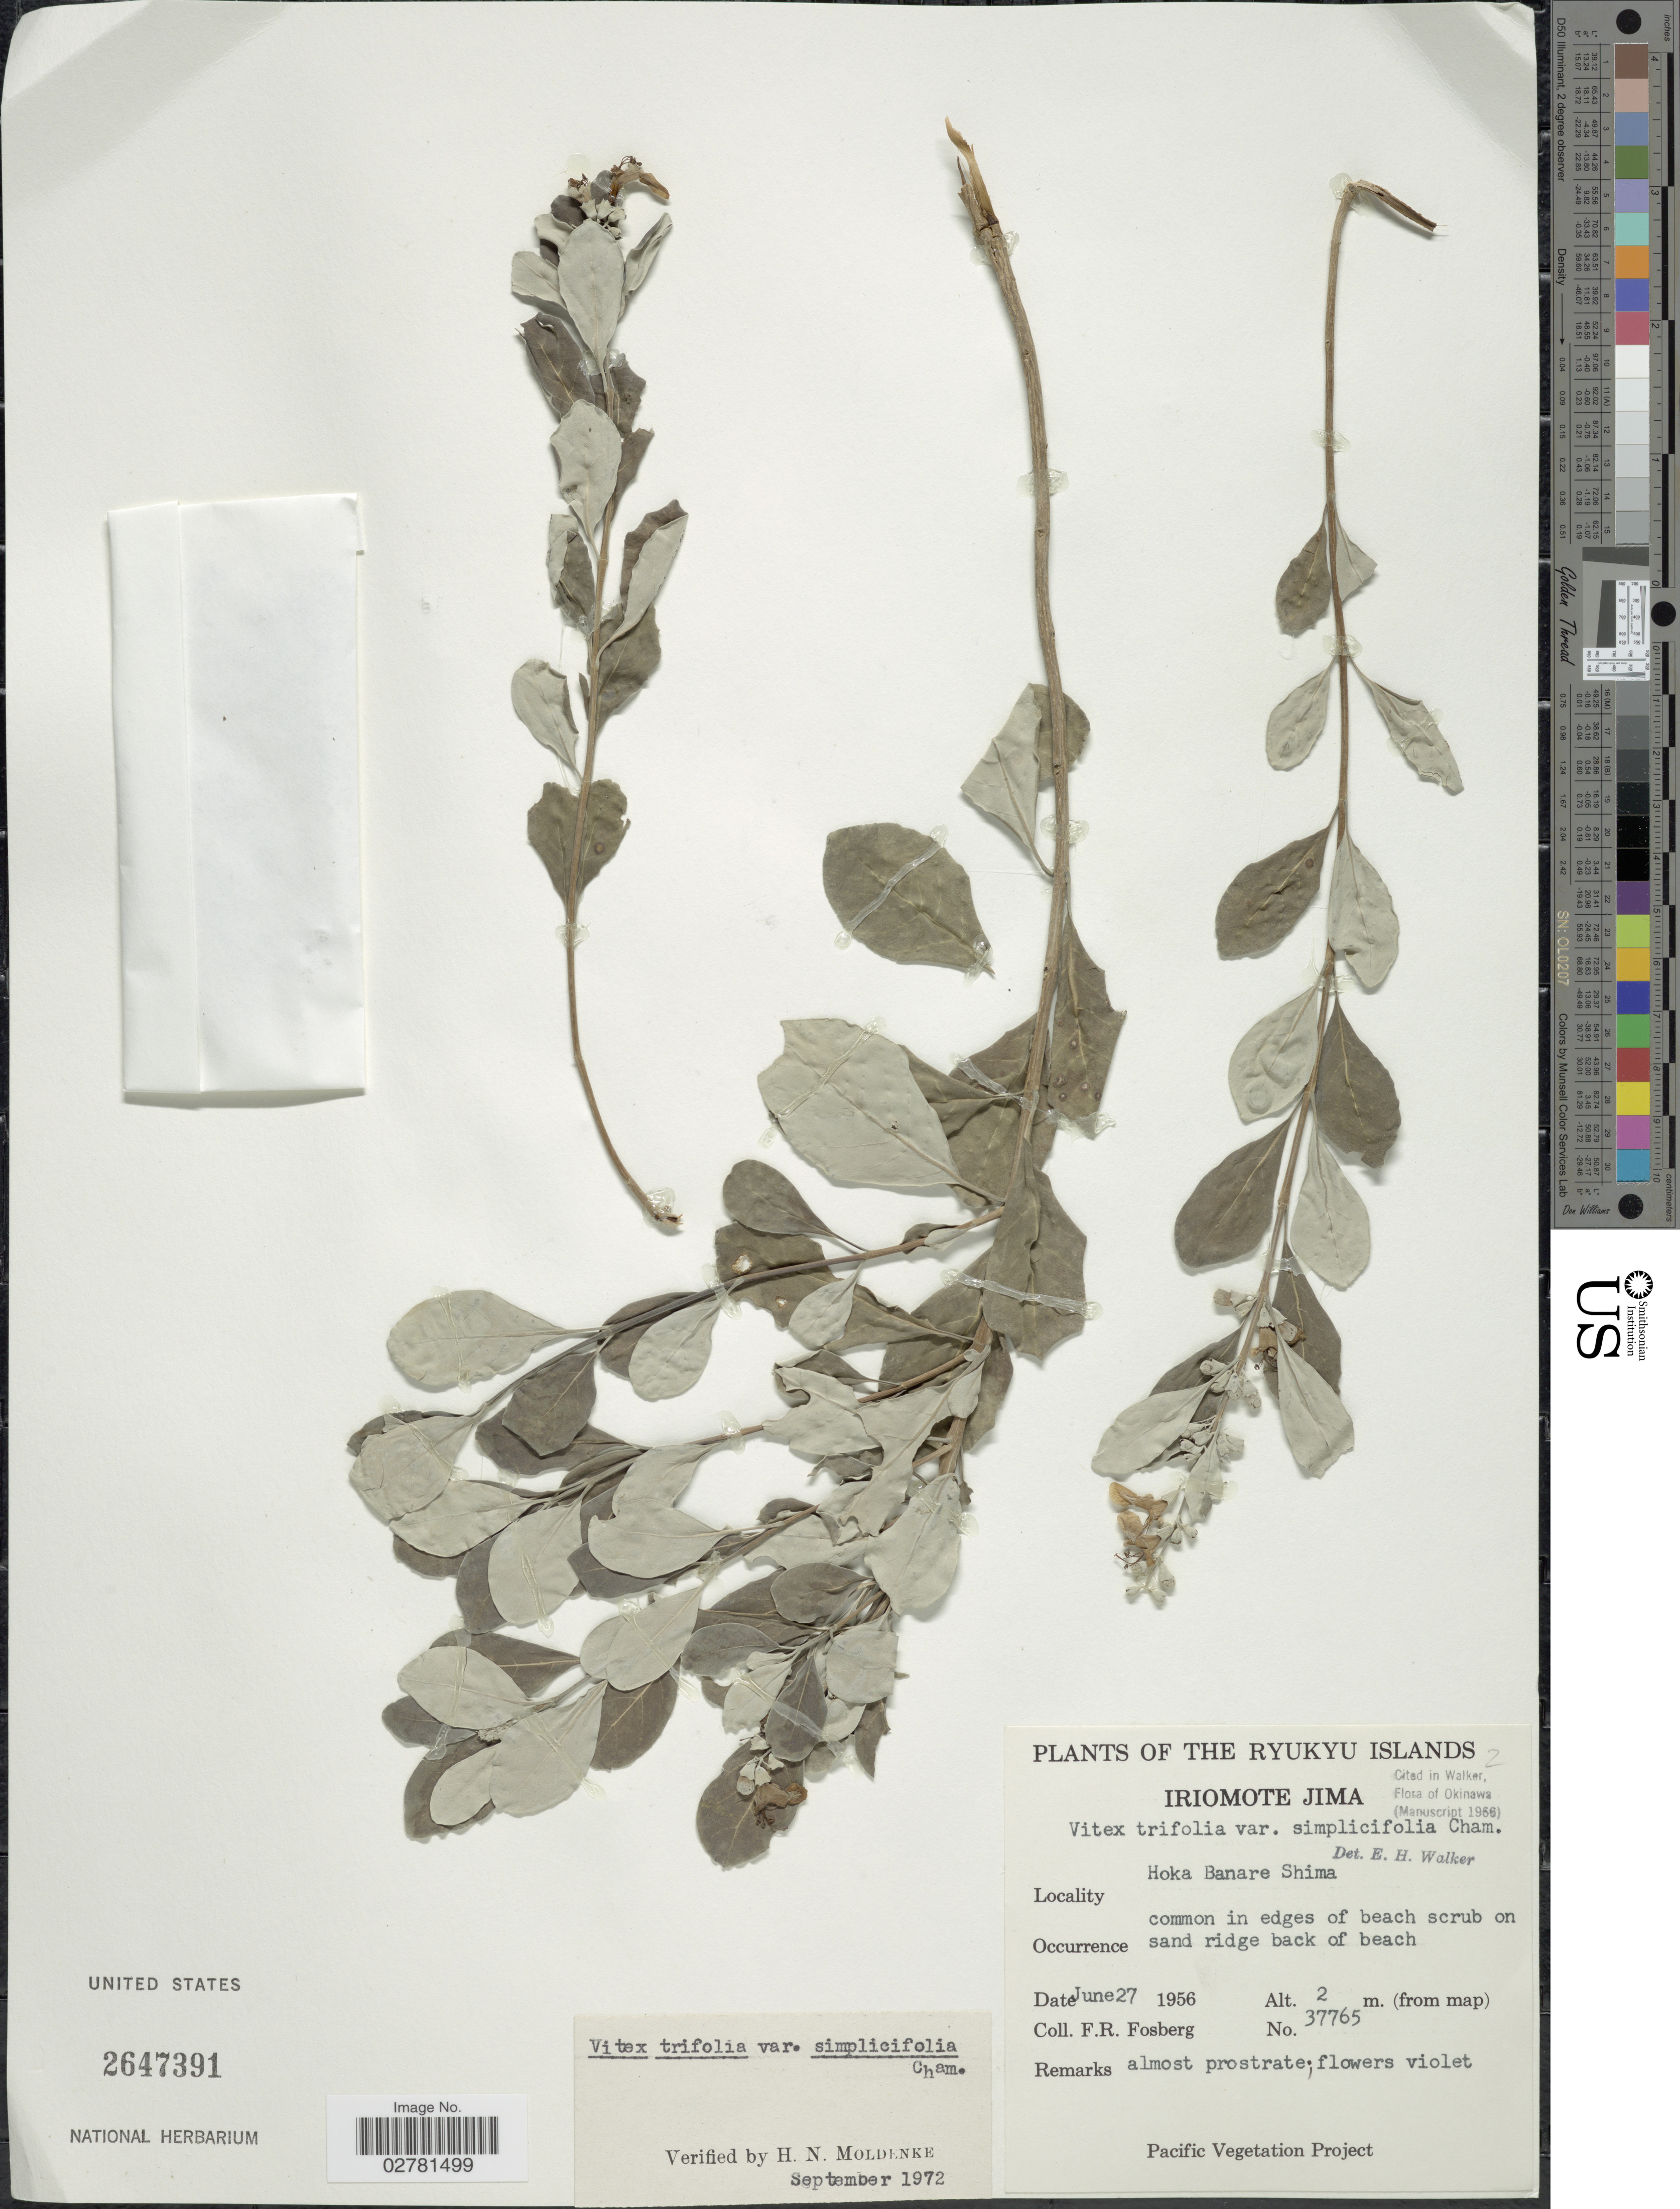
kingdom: Plantae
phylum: Tracheophyta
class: Magnoliopsida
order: Lamiales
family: Lamiaceae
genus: Vitex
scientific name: Vitex trifoliata var. simplicifolia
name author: Cham.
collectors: F. R. Fosberg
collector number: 37765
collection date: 1956-06-27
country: Japan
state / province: Okinawa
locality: The Ryukyu Islands. Iriomote Jima. Hoka Banare Shima.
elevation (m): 2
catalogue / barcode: US 2647391